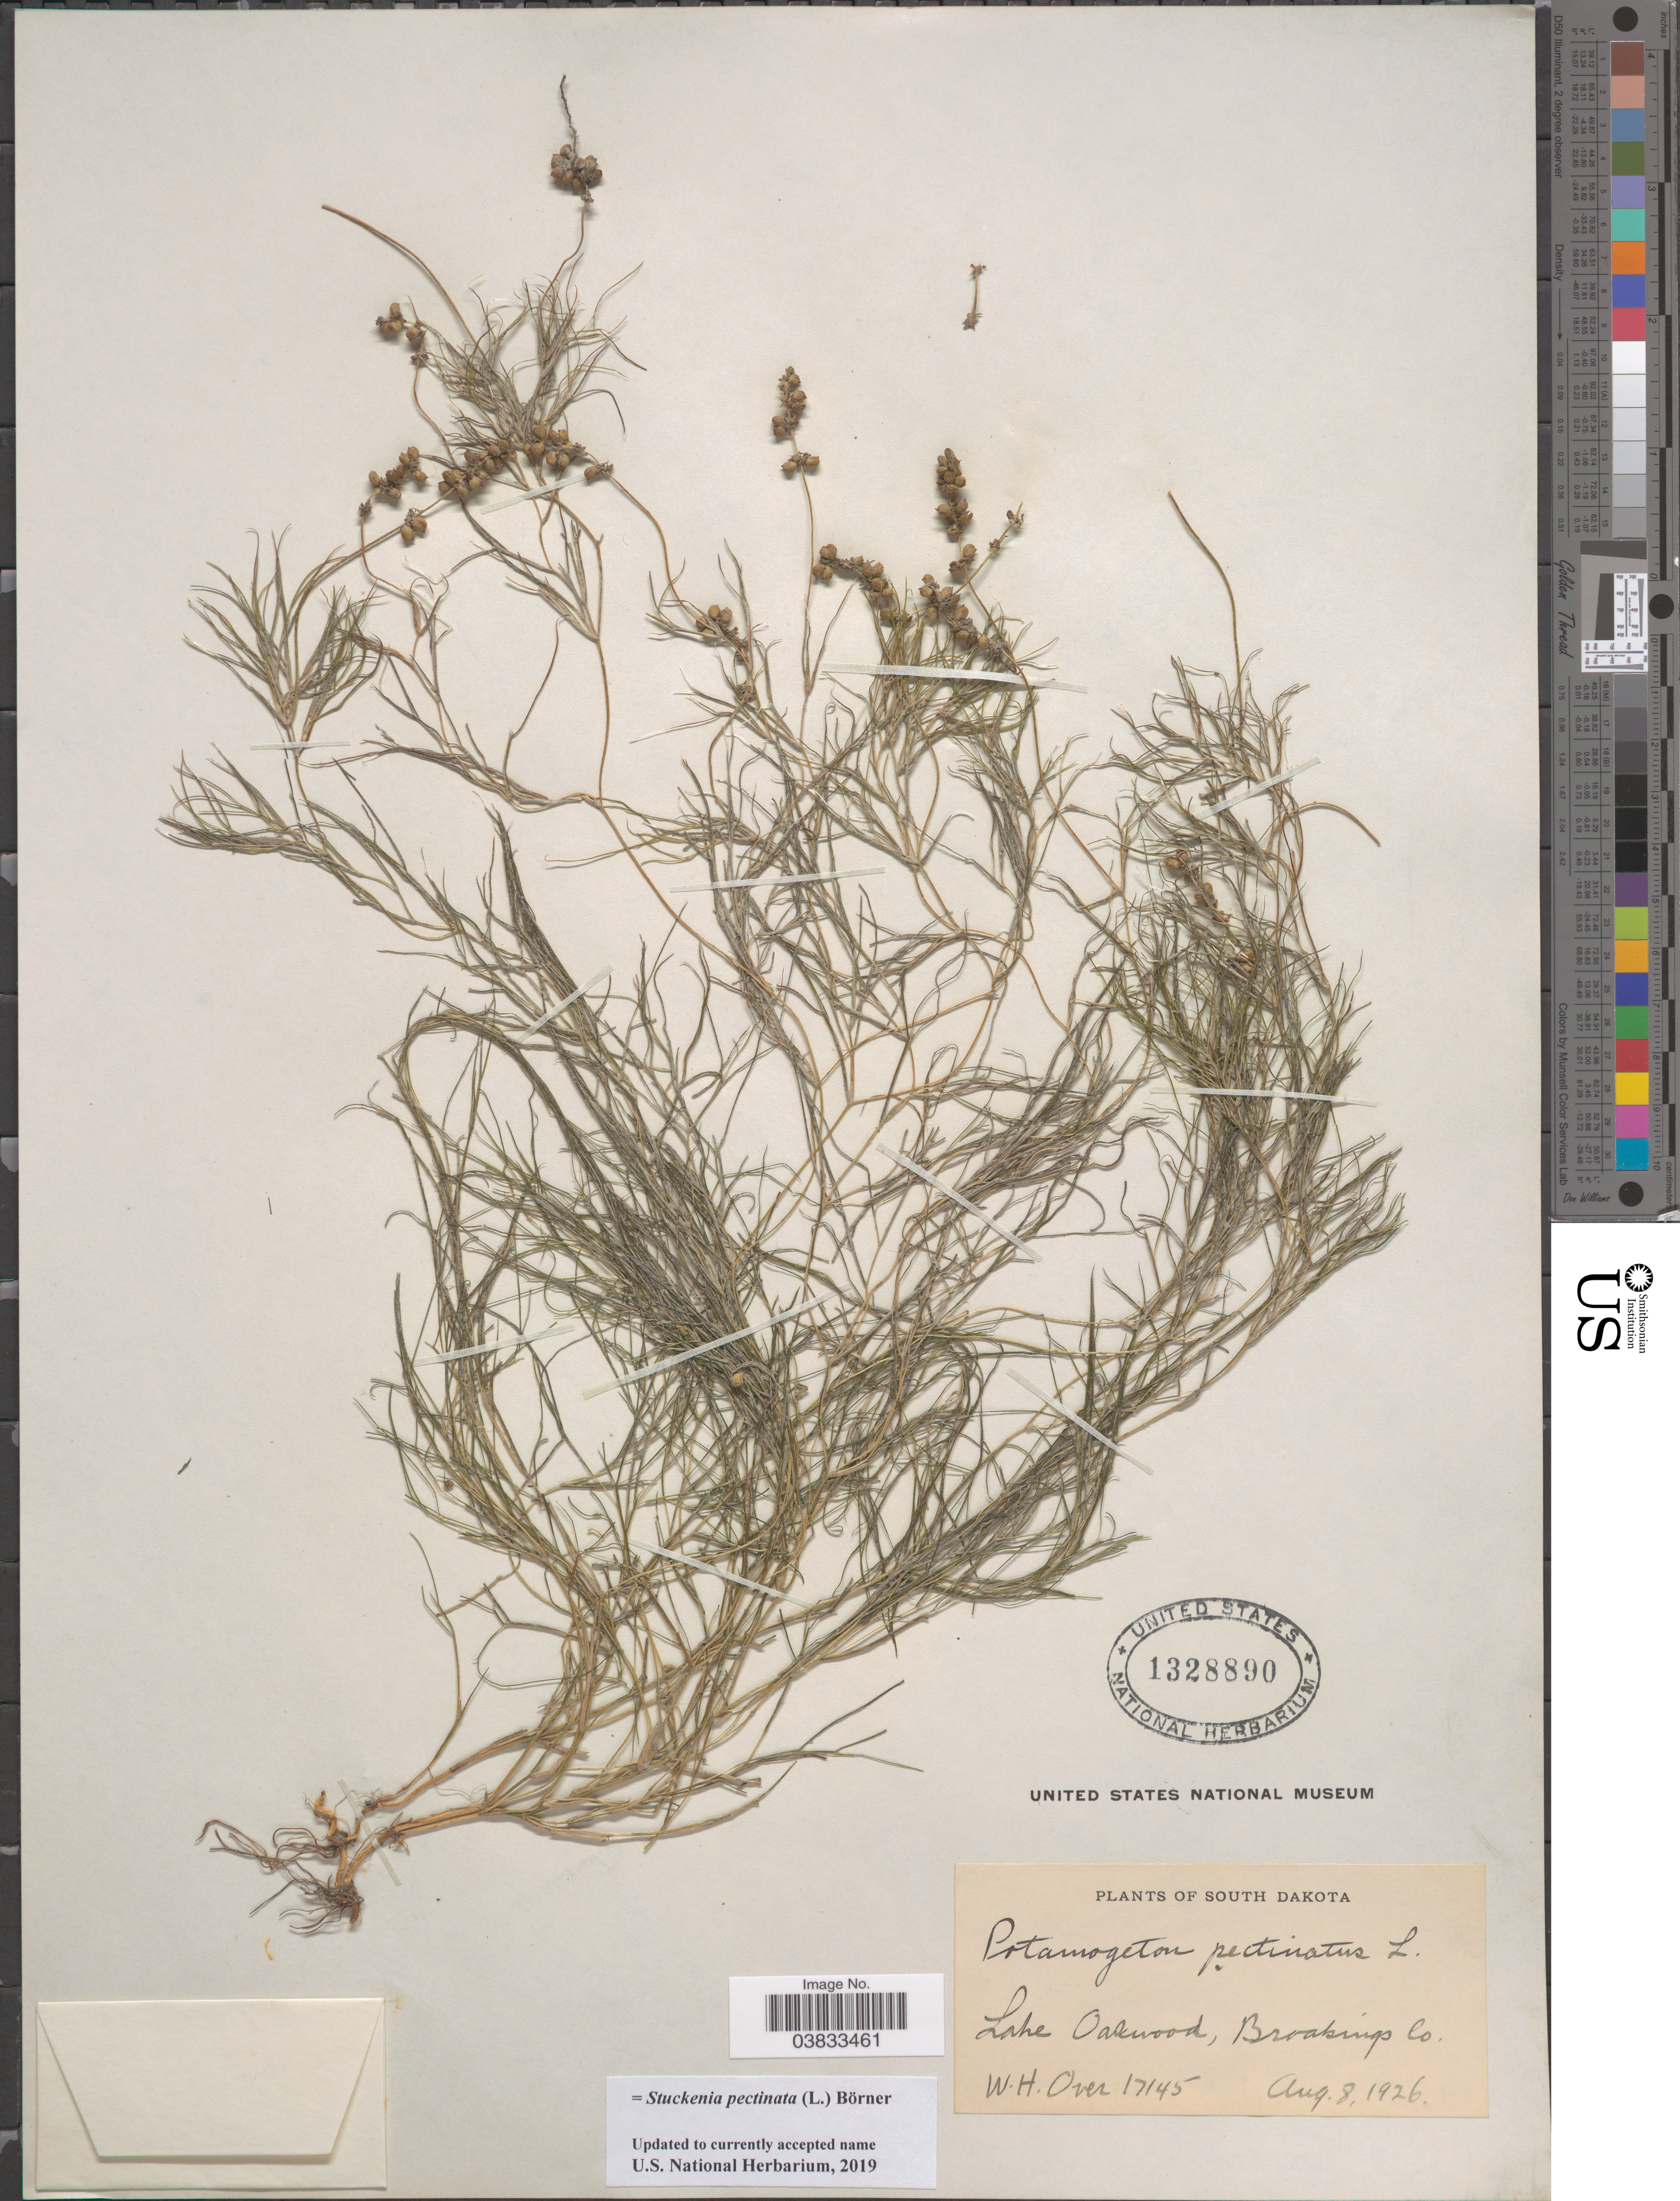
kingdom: Plantae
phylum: Tracheophyta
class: Liliopsida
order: Alismatales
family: Potamogetonaceae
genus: Stuckenia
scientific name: Stuckenia pectinata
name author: (L.) Börner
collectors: W. Over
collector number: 17145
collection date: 1926-08-08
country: United States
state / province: South Dakota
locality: Lake Oakwood, Brookings Co.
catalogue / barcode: US 1328890